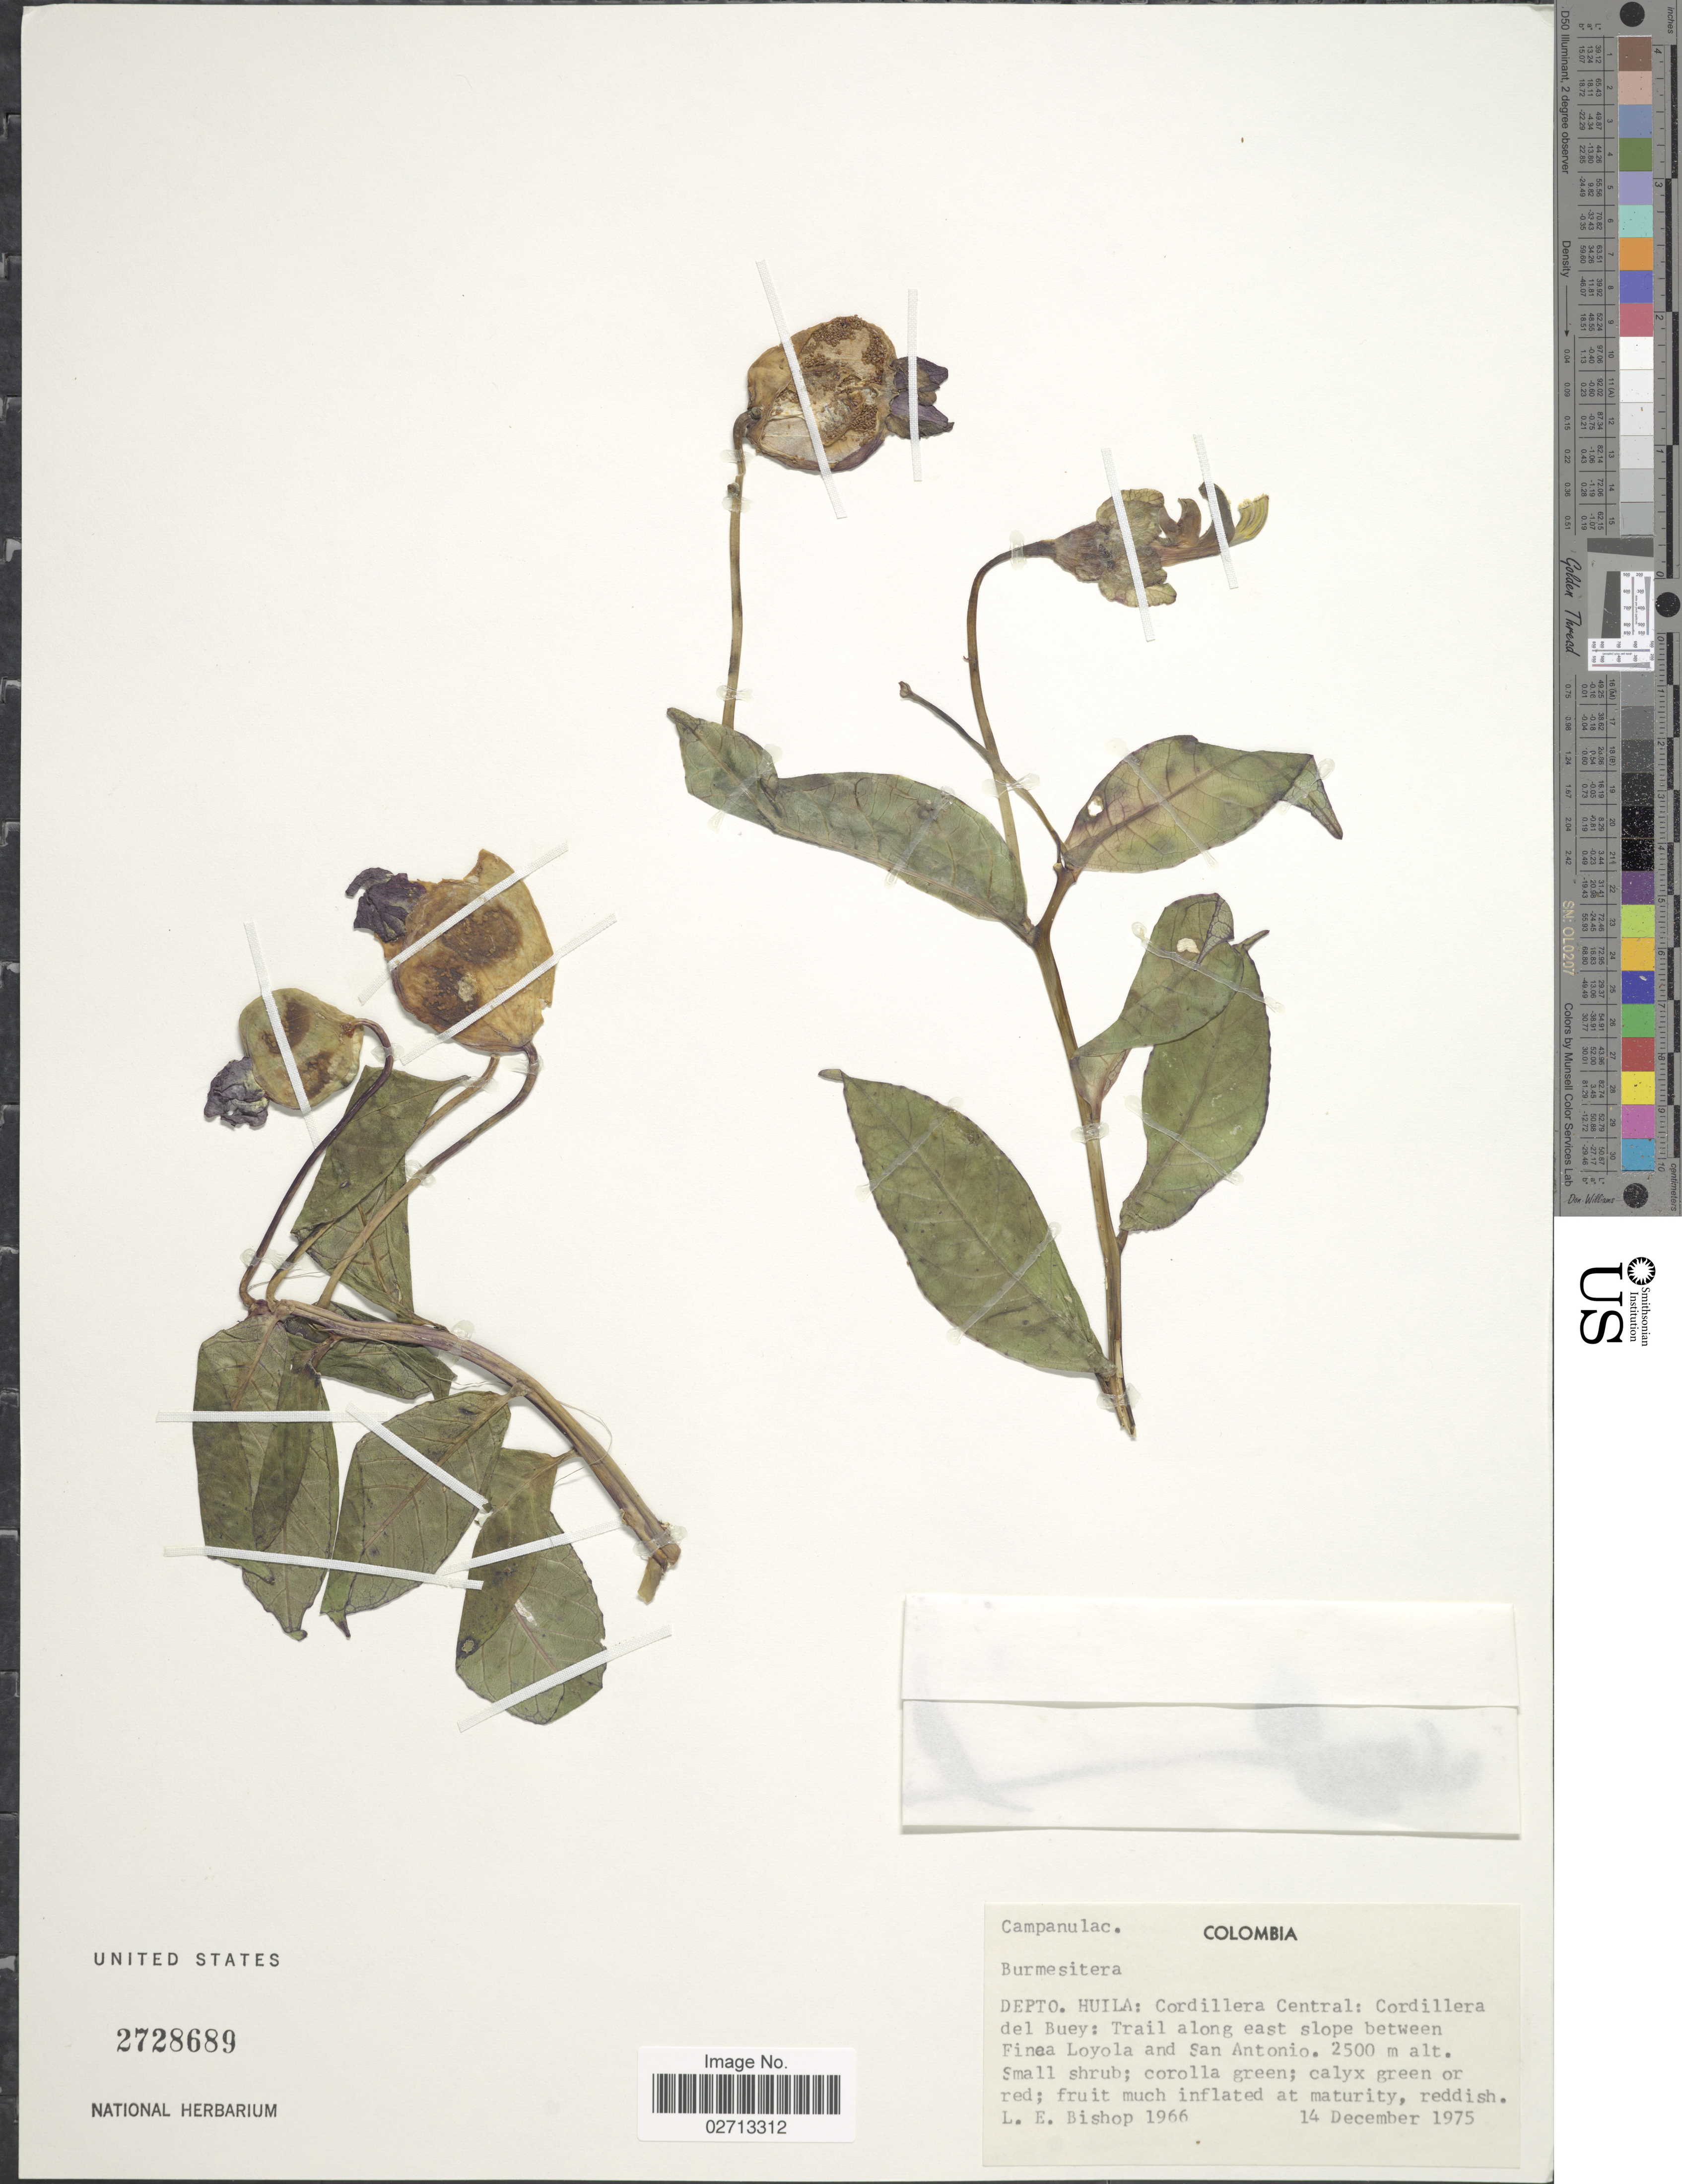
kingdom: Plantae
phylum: Tracheophyta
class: Magnoliopsida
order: Asterales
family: Campanulaceae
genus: Burmeistera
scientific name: Burmeistera sp.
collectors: L. E. Bishop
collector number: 1966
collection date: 1975-12-14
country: Colombia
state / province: Huila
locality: Depto. Huila: Cordillera Central: Cordillera del Buey: Trail along east slope between Finea Loyola and San Antonio.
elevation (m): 2500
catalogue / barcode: US 2728689